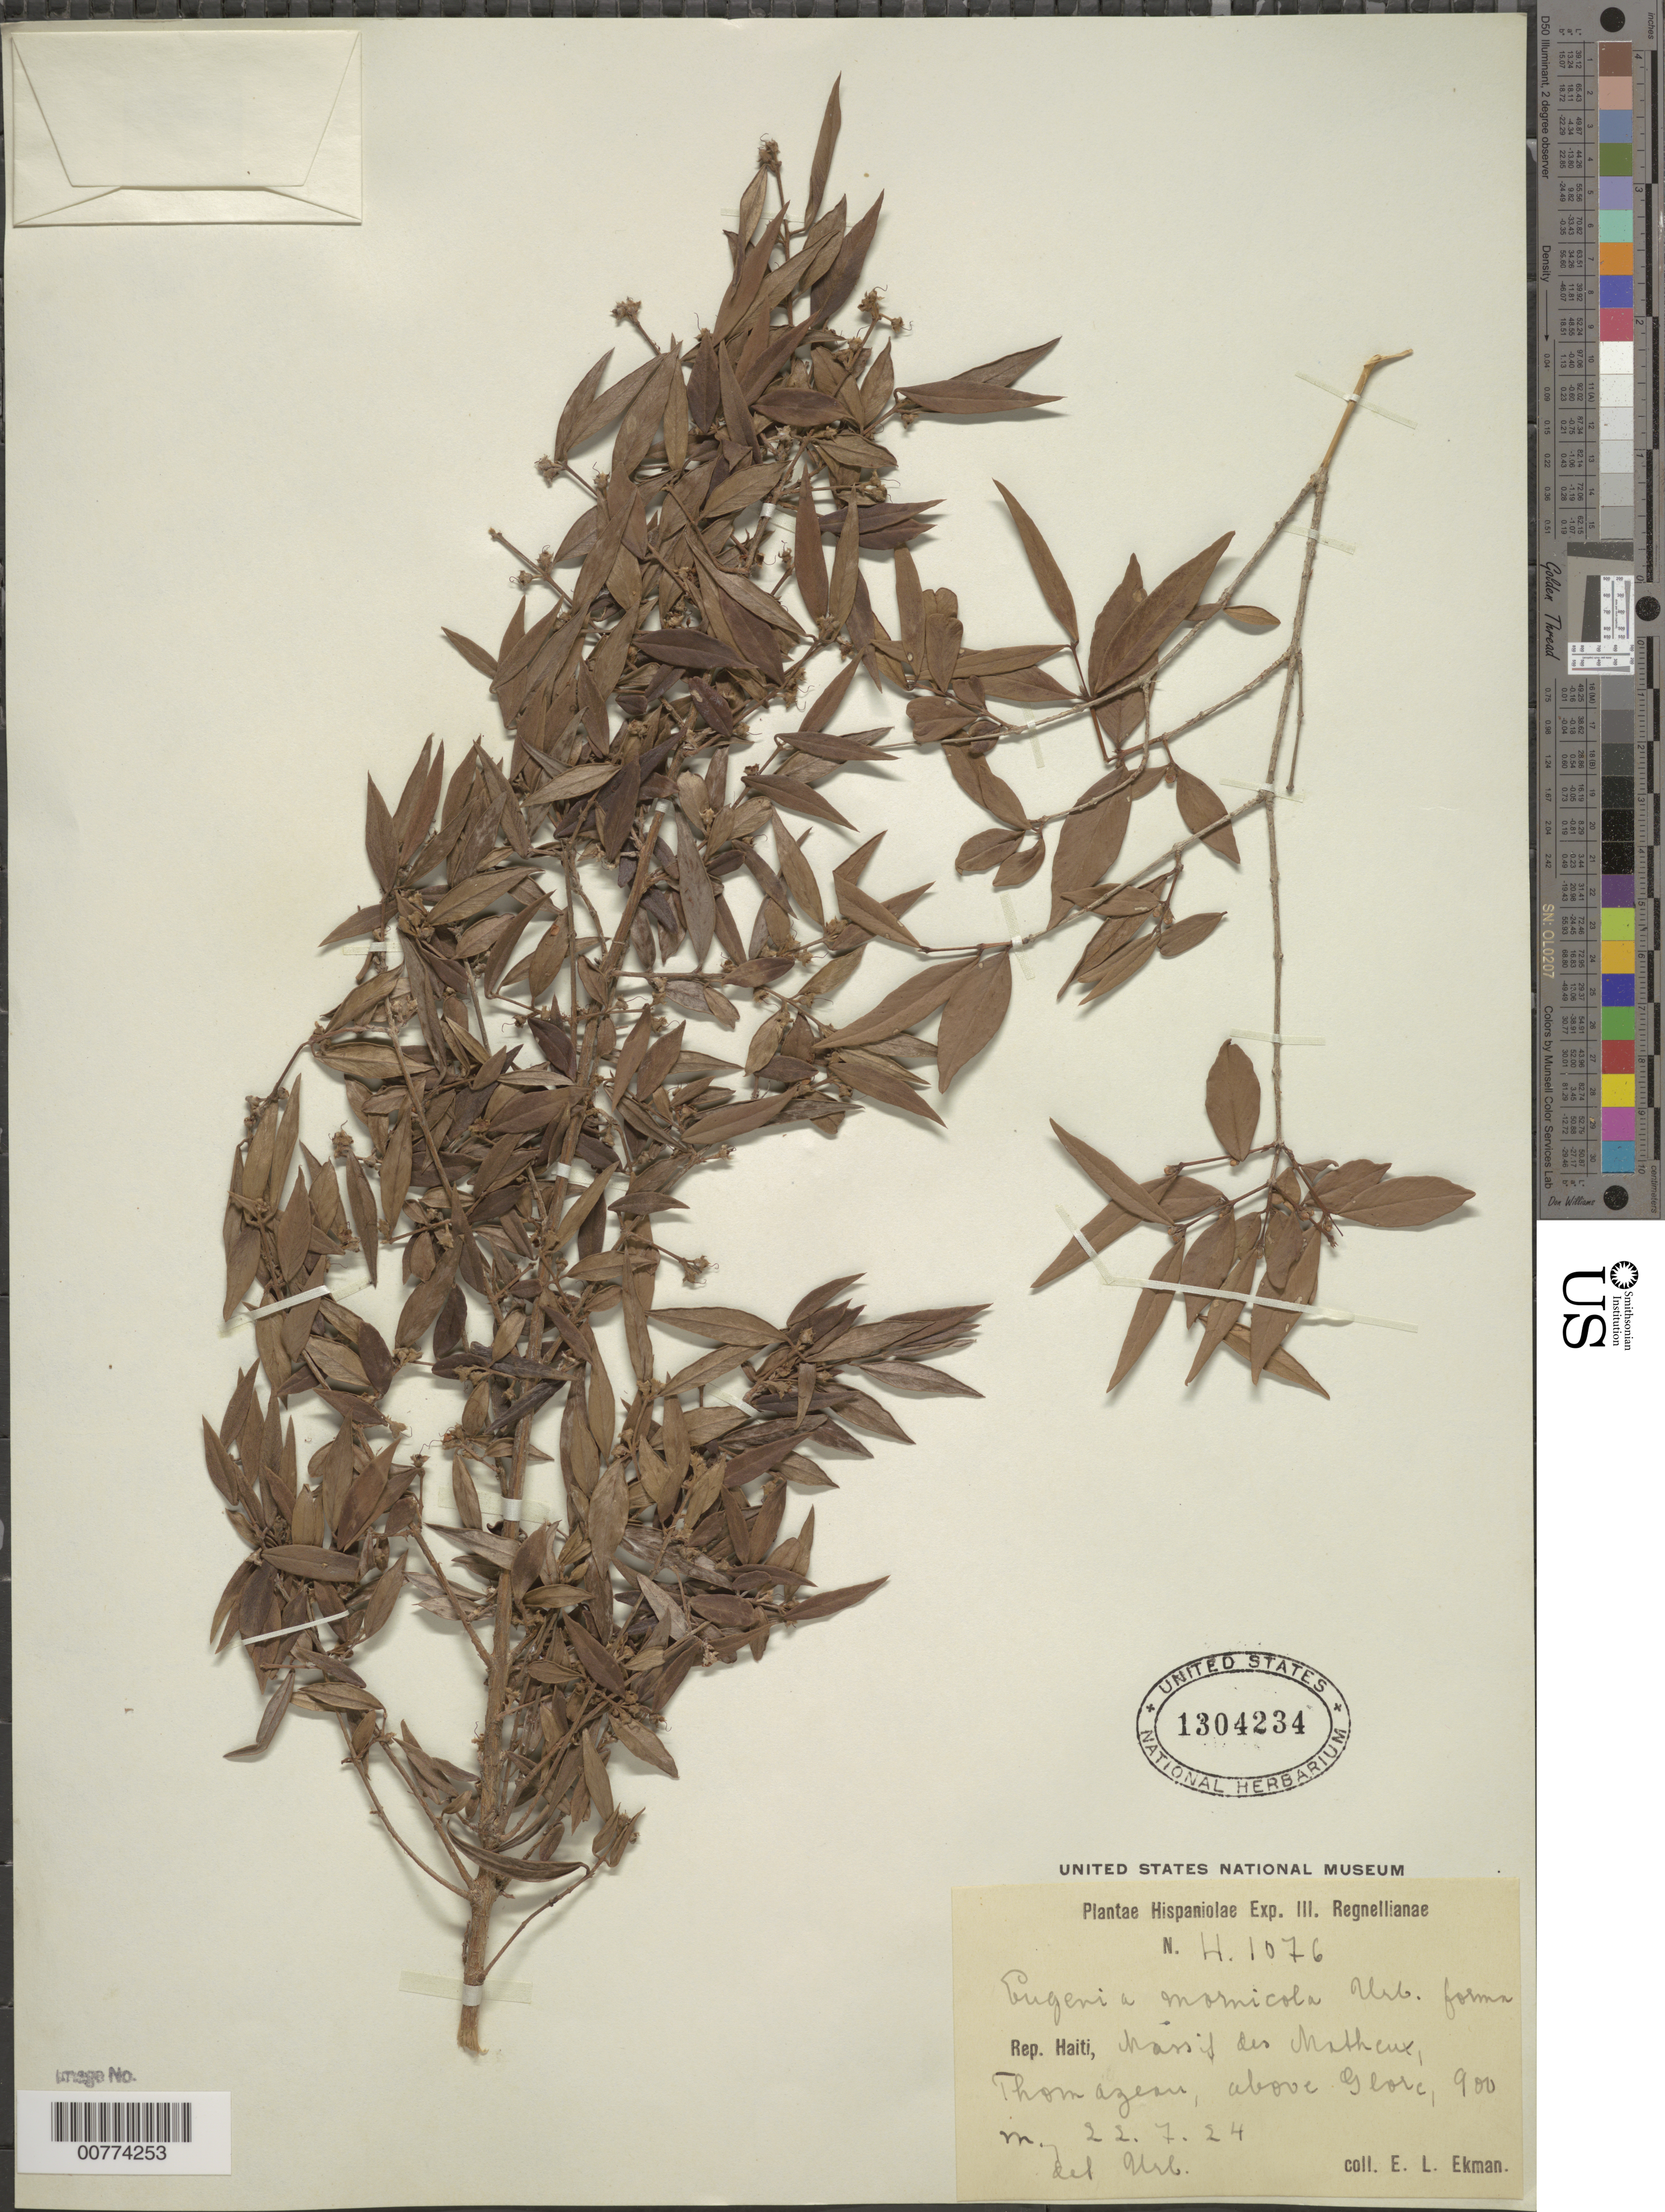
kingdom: Plantae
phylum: Tracheophyta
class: Magnoliopsida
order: Myrtales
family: Myrtaceae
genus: Eugenia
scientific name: Eugenia isabeliana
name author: Kiaersk.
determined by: Urban, Ignatz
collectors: E. L. Ekman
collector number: H 1076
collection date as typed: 22 Jul 1924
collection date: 1924-07-22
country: Haiti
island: Hispaniola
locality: Massif des Matheux, Thomazeau, above Glore.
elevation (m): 900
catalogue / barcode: US 1304234